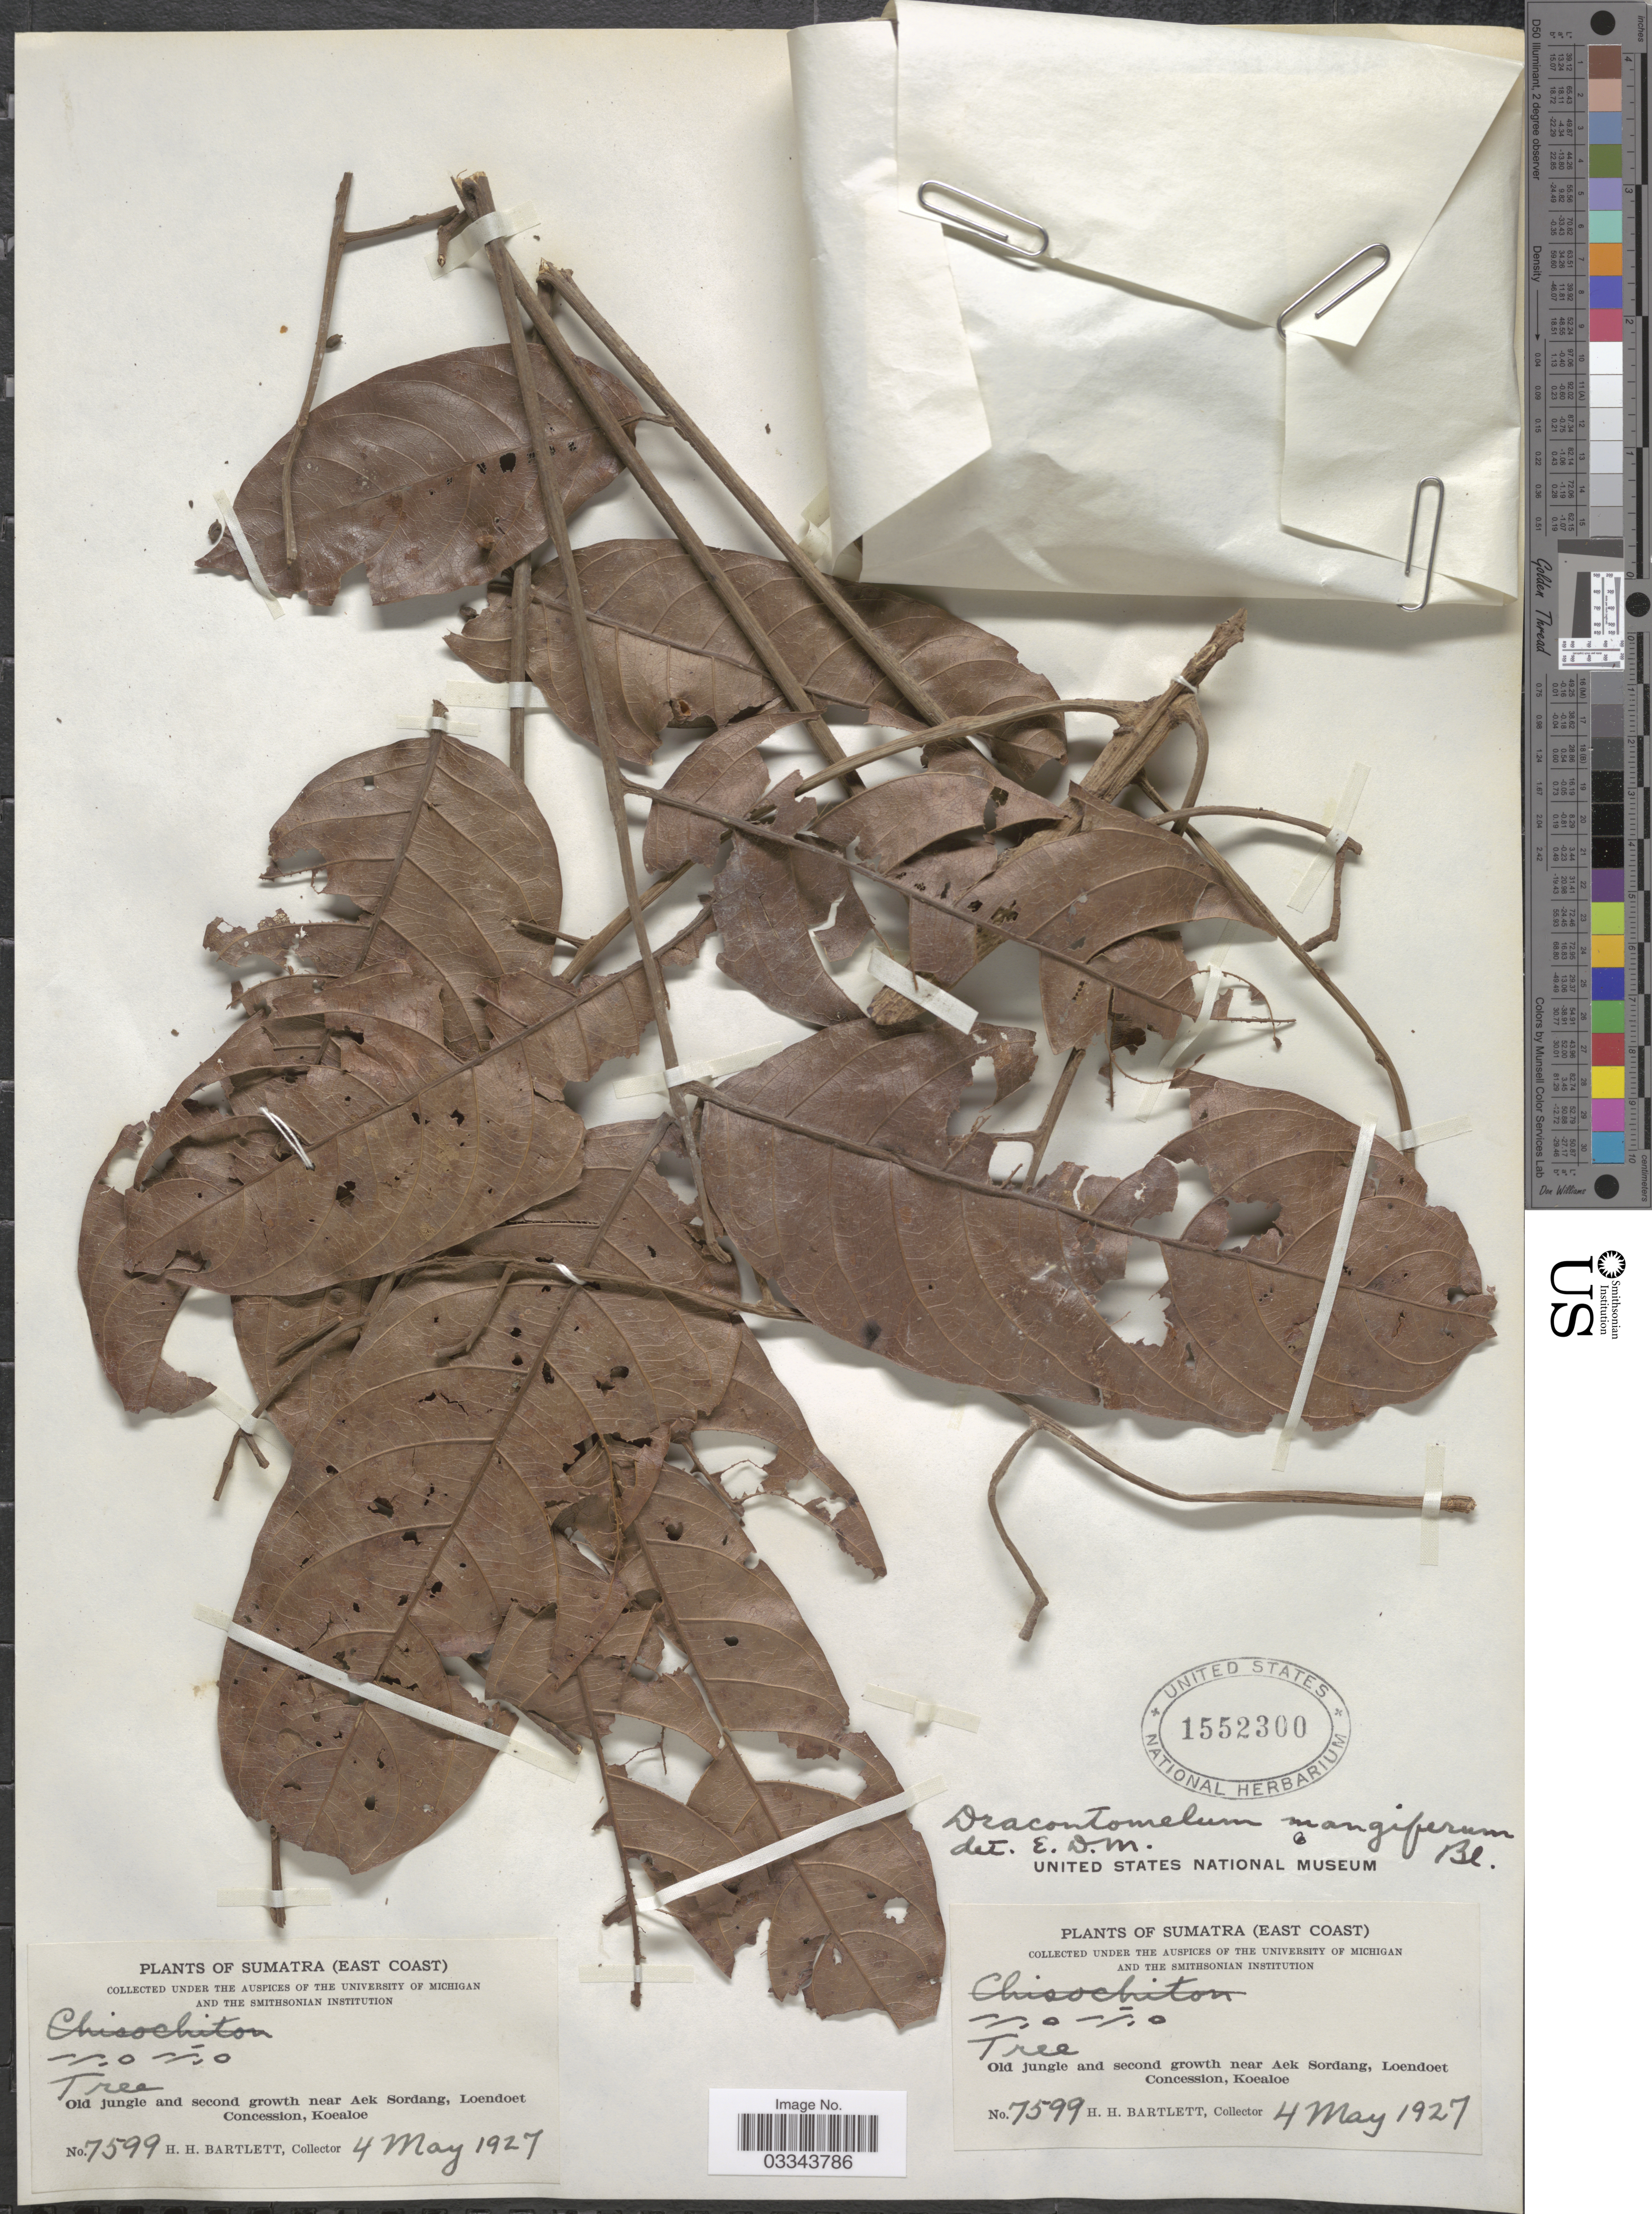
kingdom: Plantae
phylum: Tracheophyta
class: Magnoliopsida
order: Sapindales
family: Anacardiaceae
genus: Dracontomelon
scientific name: Dracontomelon dao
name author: (Blanco) Merr. & Rolfe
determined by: Mitchell, John D.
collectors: H. H. Bartlett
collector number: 7599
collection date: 1927-05-04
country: Indonesia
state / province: Sumatra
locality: Sumatra (East Coast). Old jungle and second growth near Aek Sordang, Loendoet Concession, Koealoe.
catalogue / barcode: US 1552300